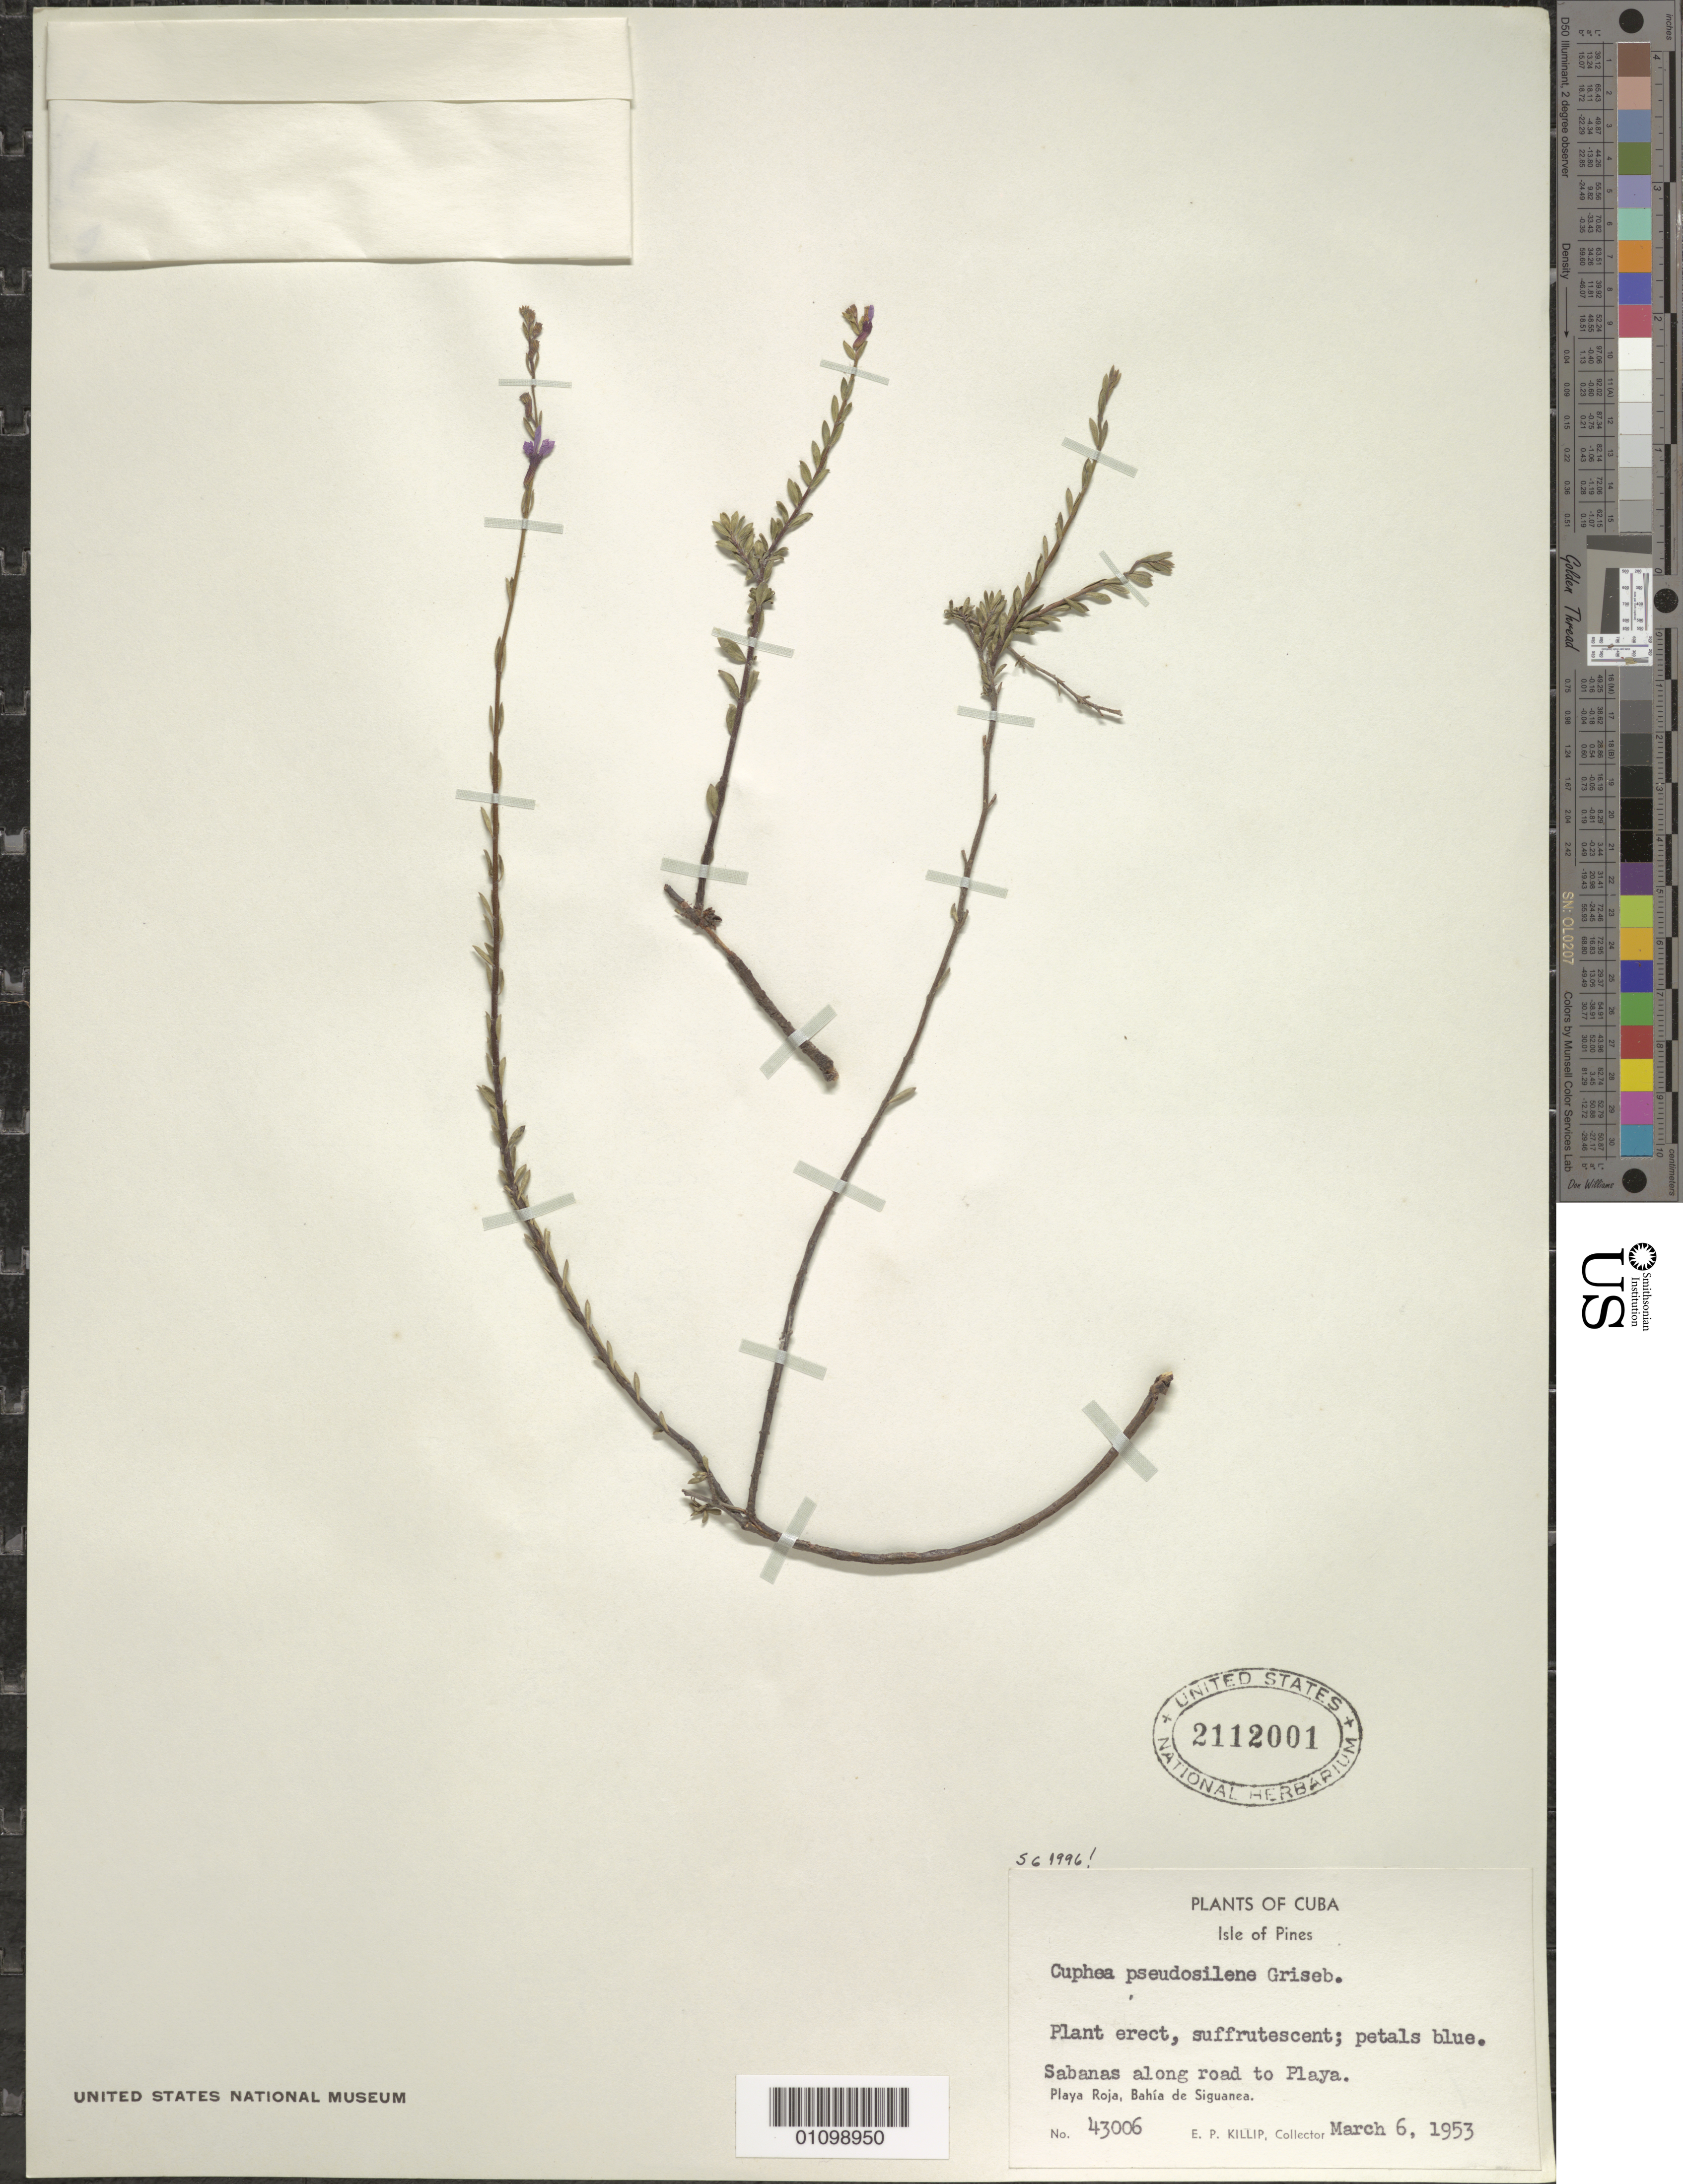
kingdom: Plantae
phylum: Tracheophyta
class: Magnoliopsida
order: Myrtales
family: Lythraceae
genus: Cuphea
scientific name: Cuphea pseudosilene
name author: Griseb.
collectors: E. P. Killip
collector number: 43006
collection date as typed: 06 Mar 1953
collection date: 1953-03-06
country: Cuba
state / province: Isla de La Juventud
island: Isla de la Juventud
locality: Sabanas along road to Playa Playa Roja, Bahia de Siguanea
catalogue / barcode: US 2112001